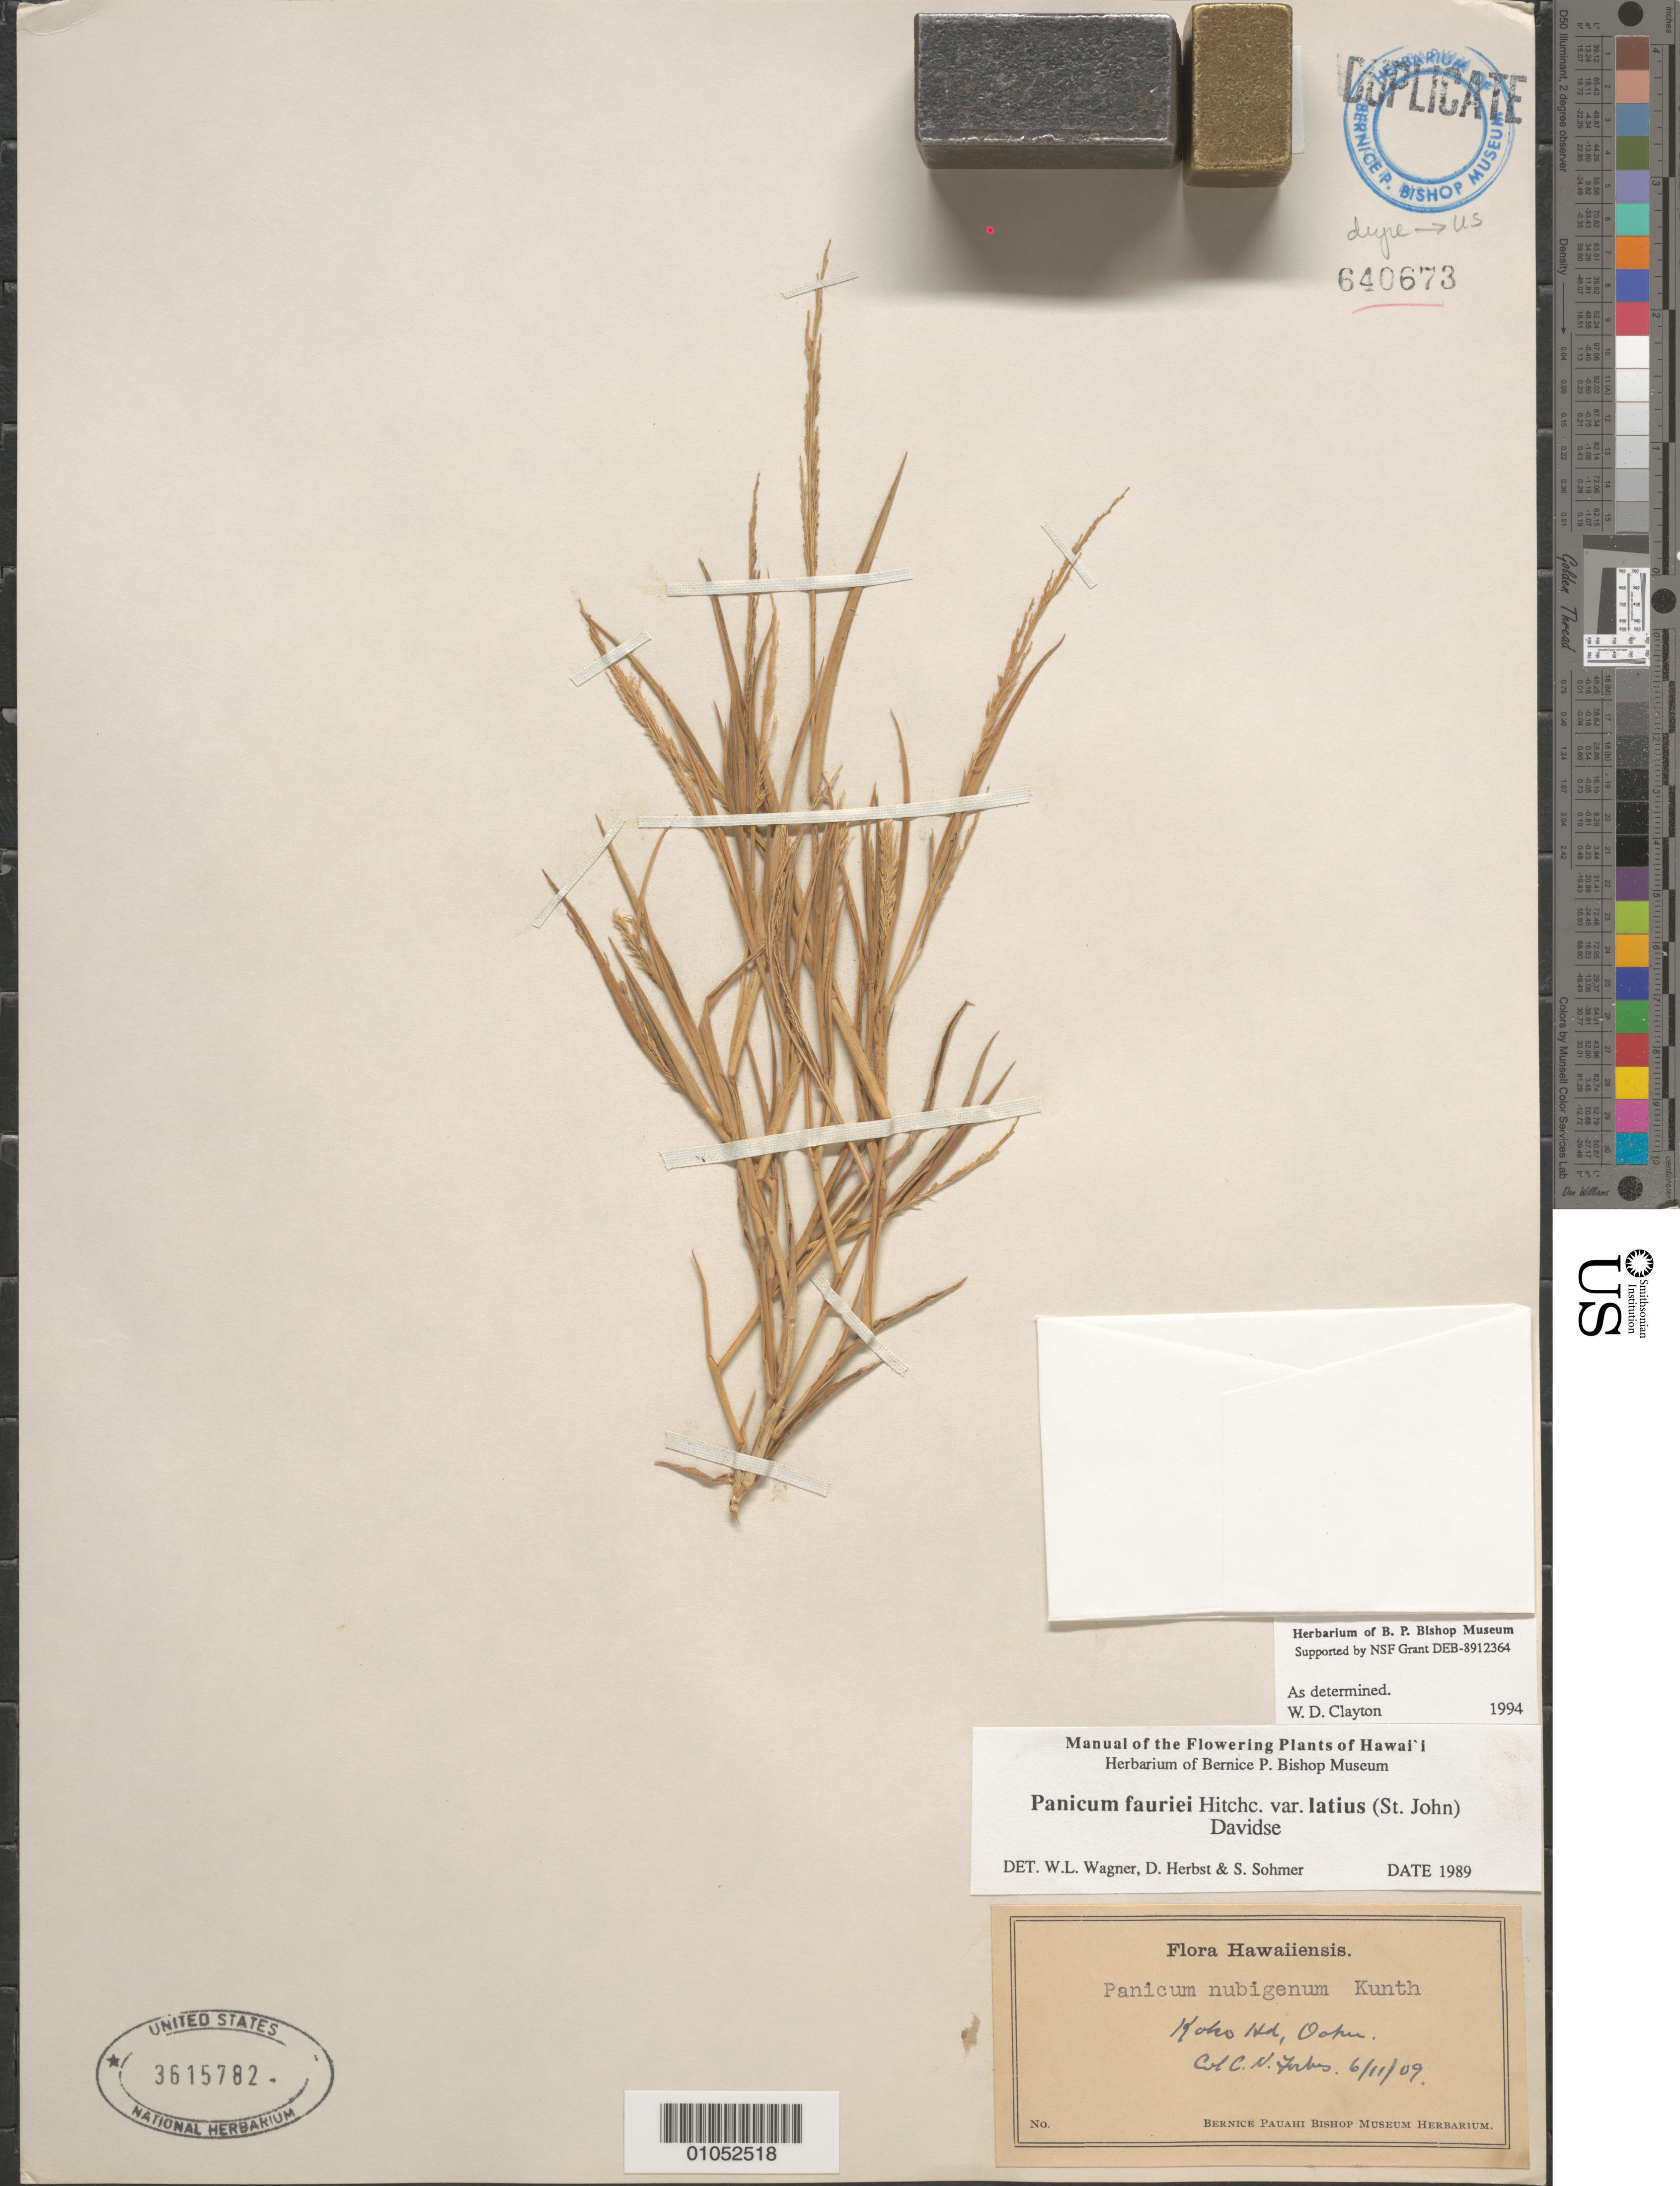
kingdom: Plantae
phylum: Tracheophyta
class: Liliopsida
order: Poales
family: Poaceae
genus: Panicum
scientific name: Panicum fauriei var. latius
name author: (H. St. John) Davidse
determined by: Clayton, W. D.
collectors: C. N. Forbes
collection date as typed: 11 Jun 1909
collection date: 1909-06-11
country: United States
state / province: Hawaii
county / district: Honolulu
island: Oahu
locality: Koko Head.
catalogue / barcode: US 3615782